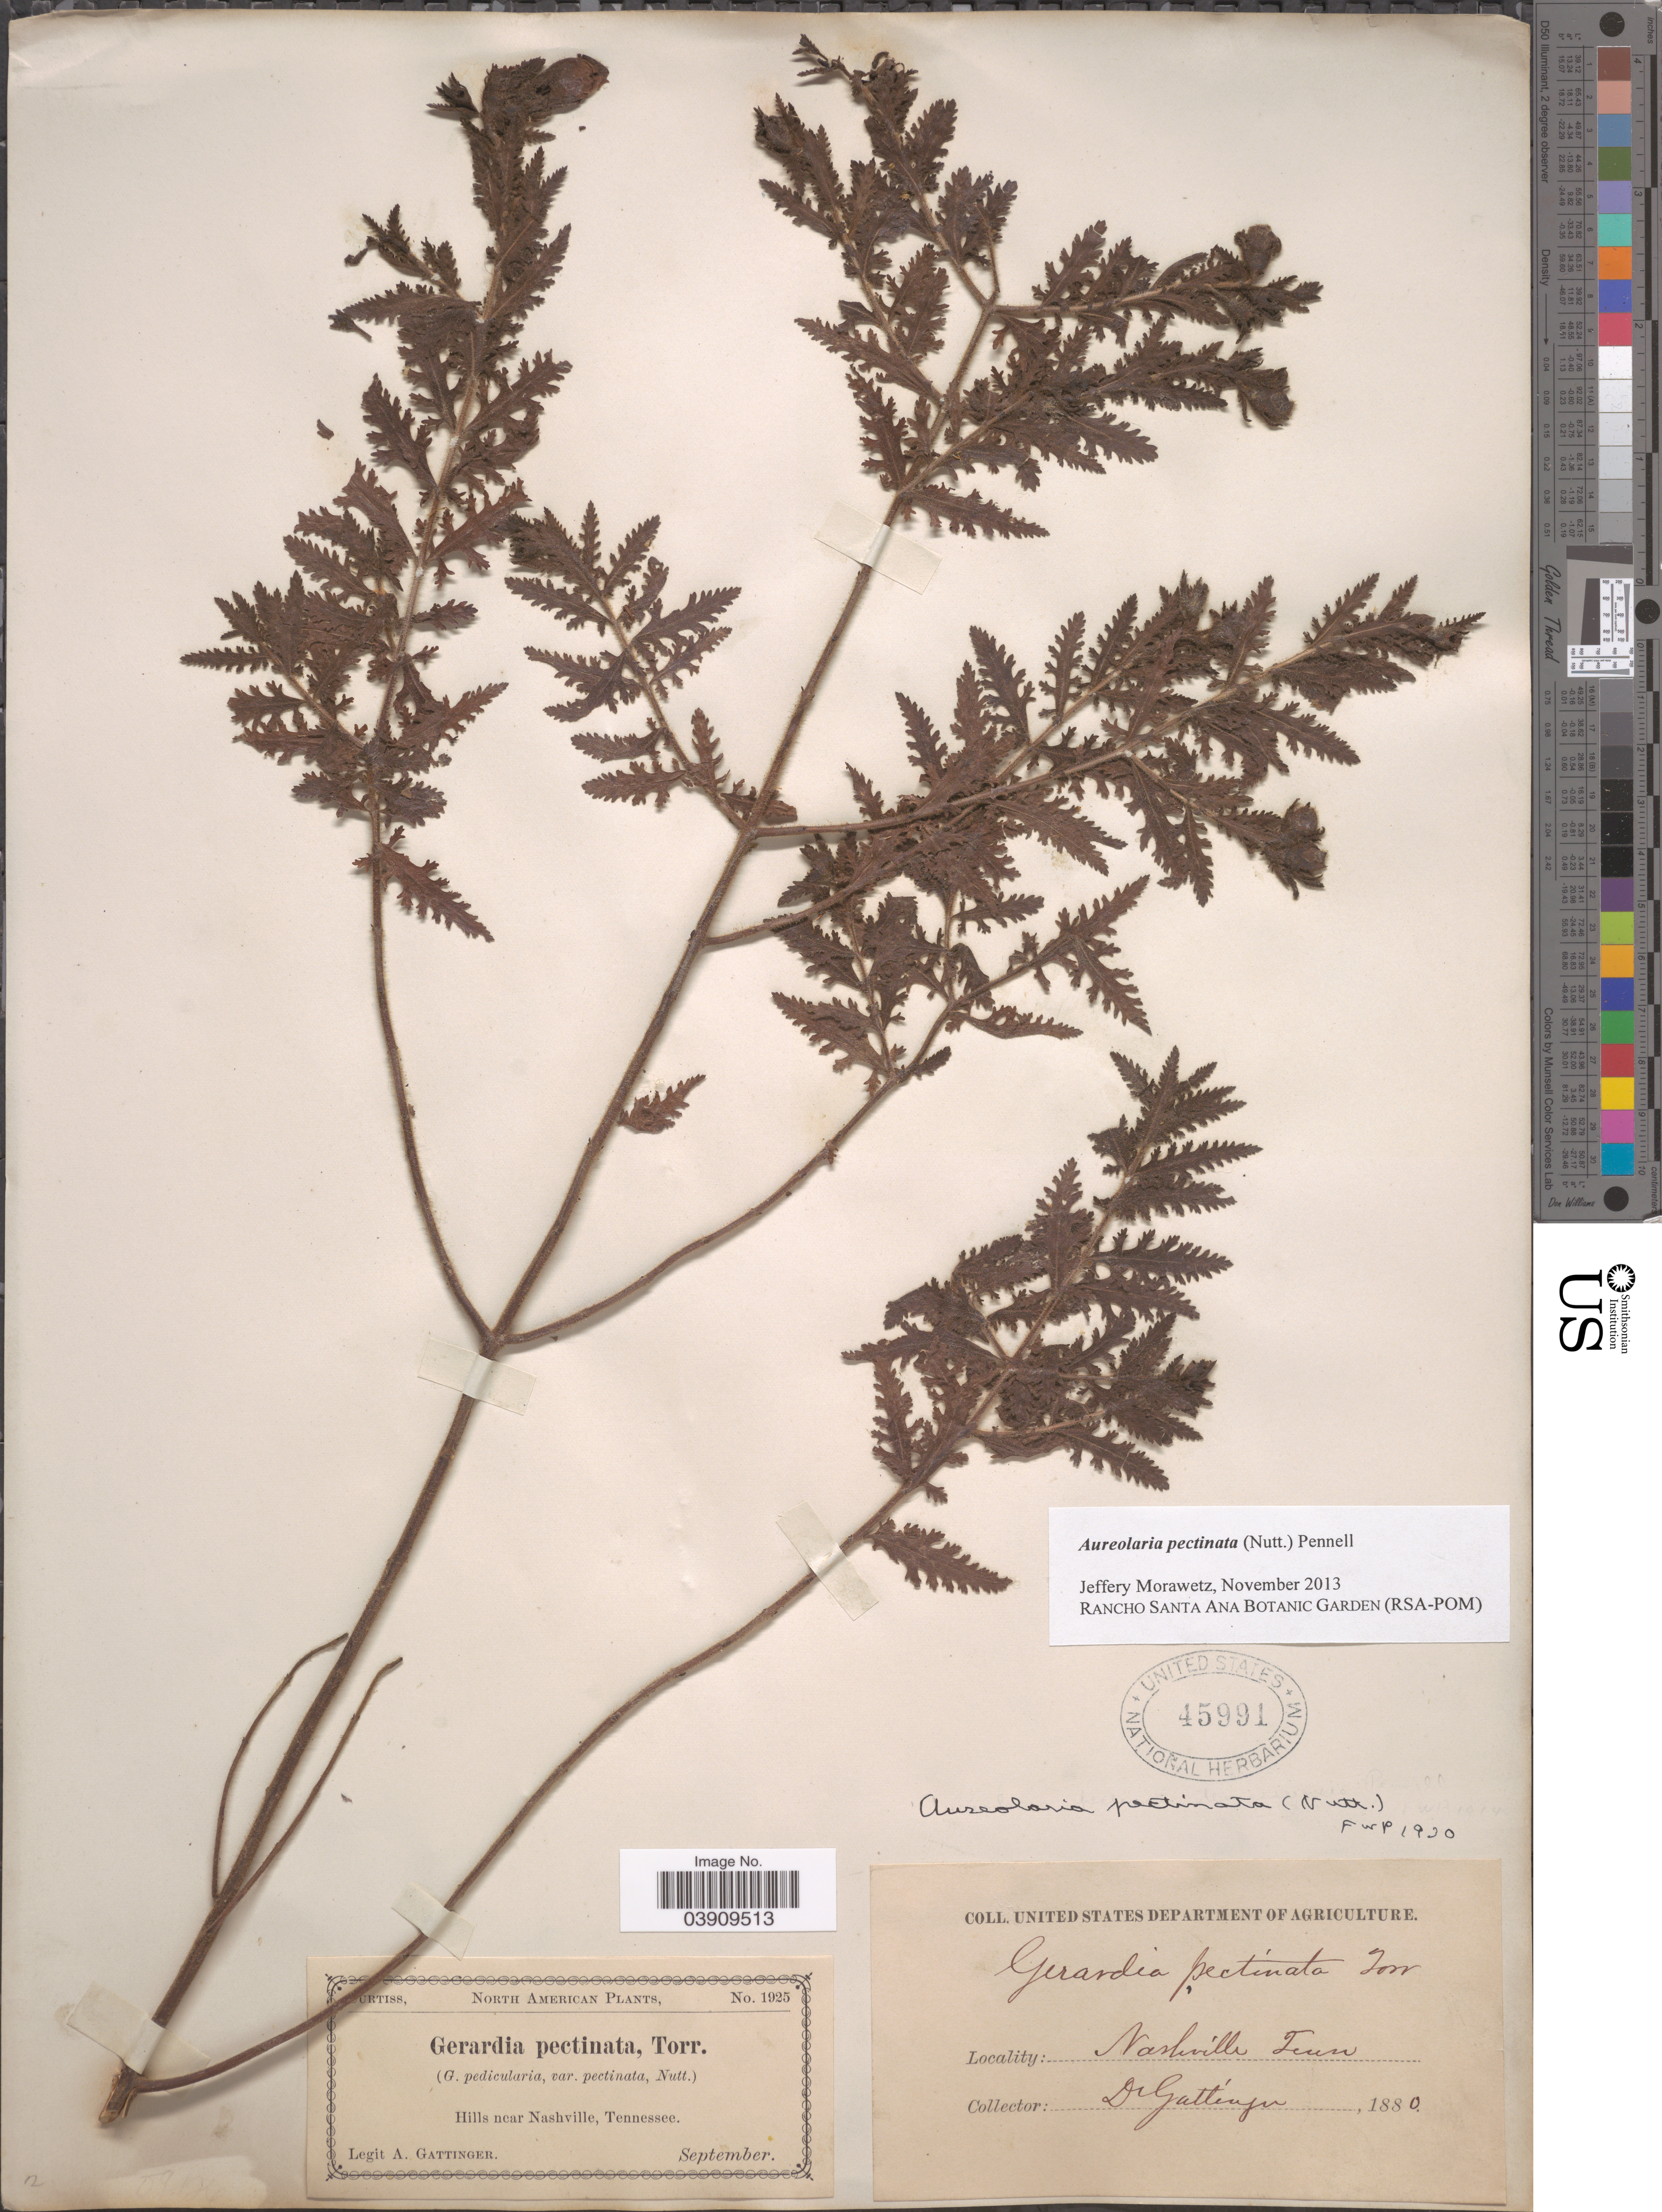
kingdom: Plantae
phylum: Tracheophyta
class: Magnoliopsida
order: Lamiales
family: Orobanchaceae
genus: Aureolaria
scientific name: Aureolaria pectinata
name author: (Nutt.) Pennell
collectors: A. Gattinger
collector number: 1925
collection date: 1880-09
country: United States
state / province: Tennessee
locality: Hills near Nashville.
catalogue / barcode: US 45991